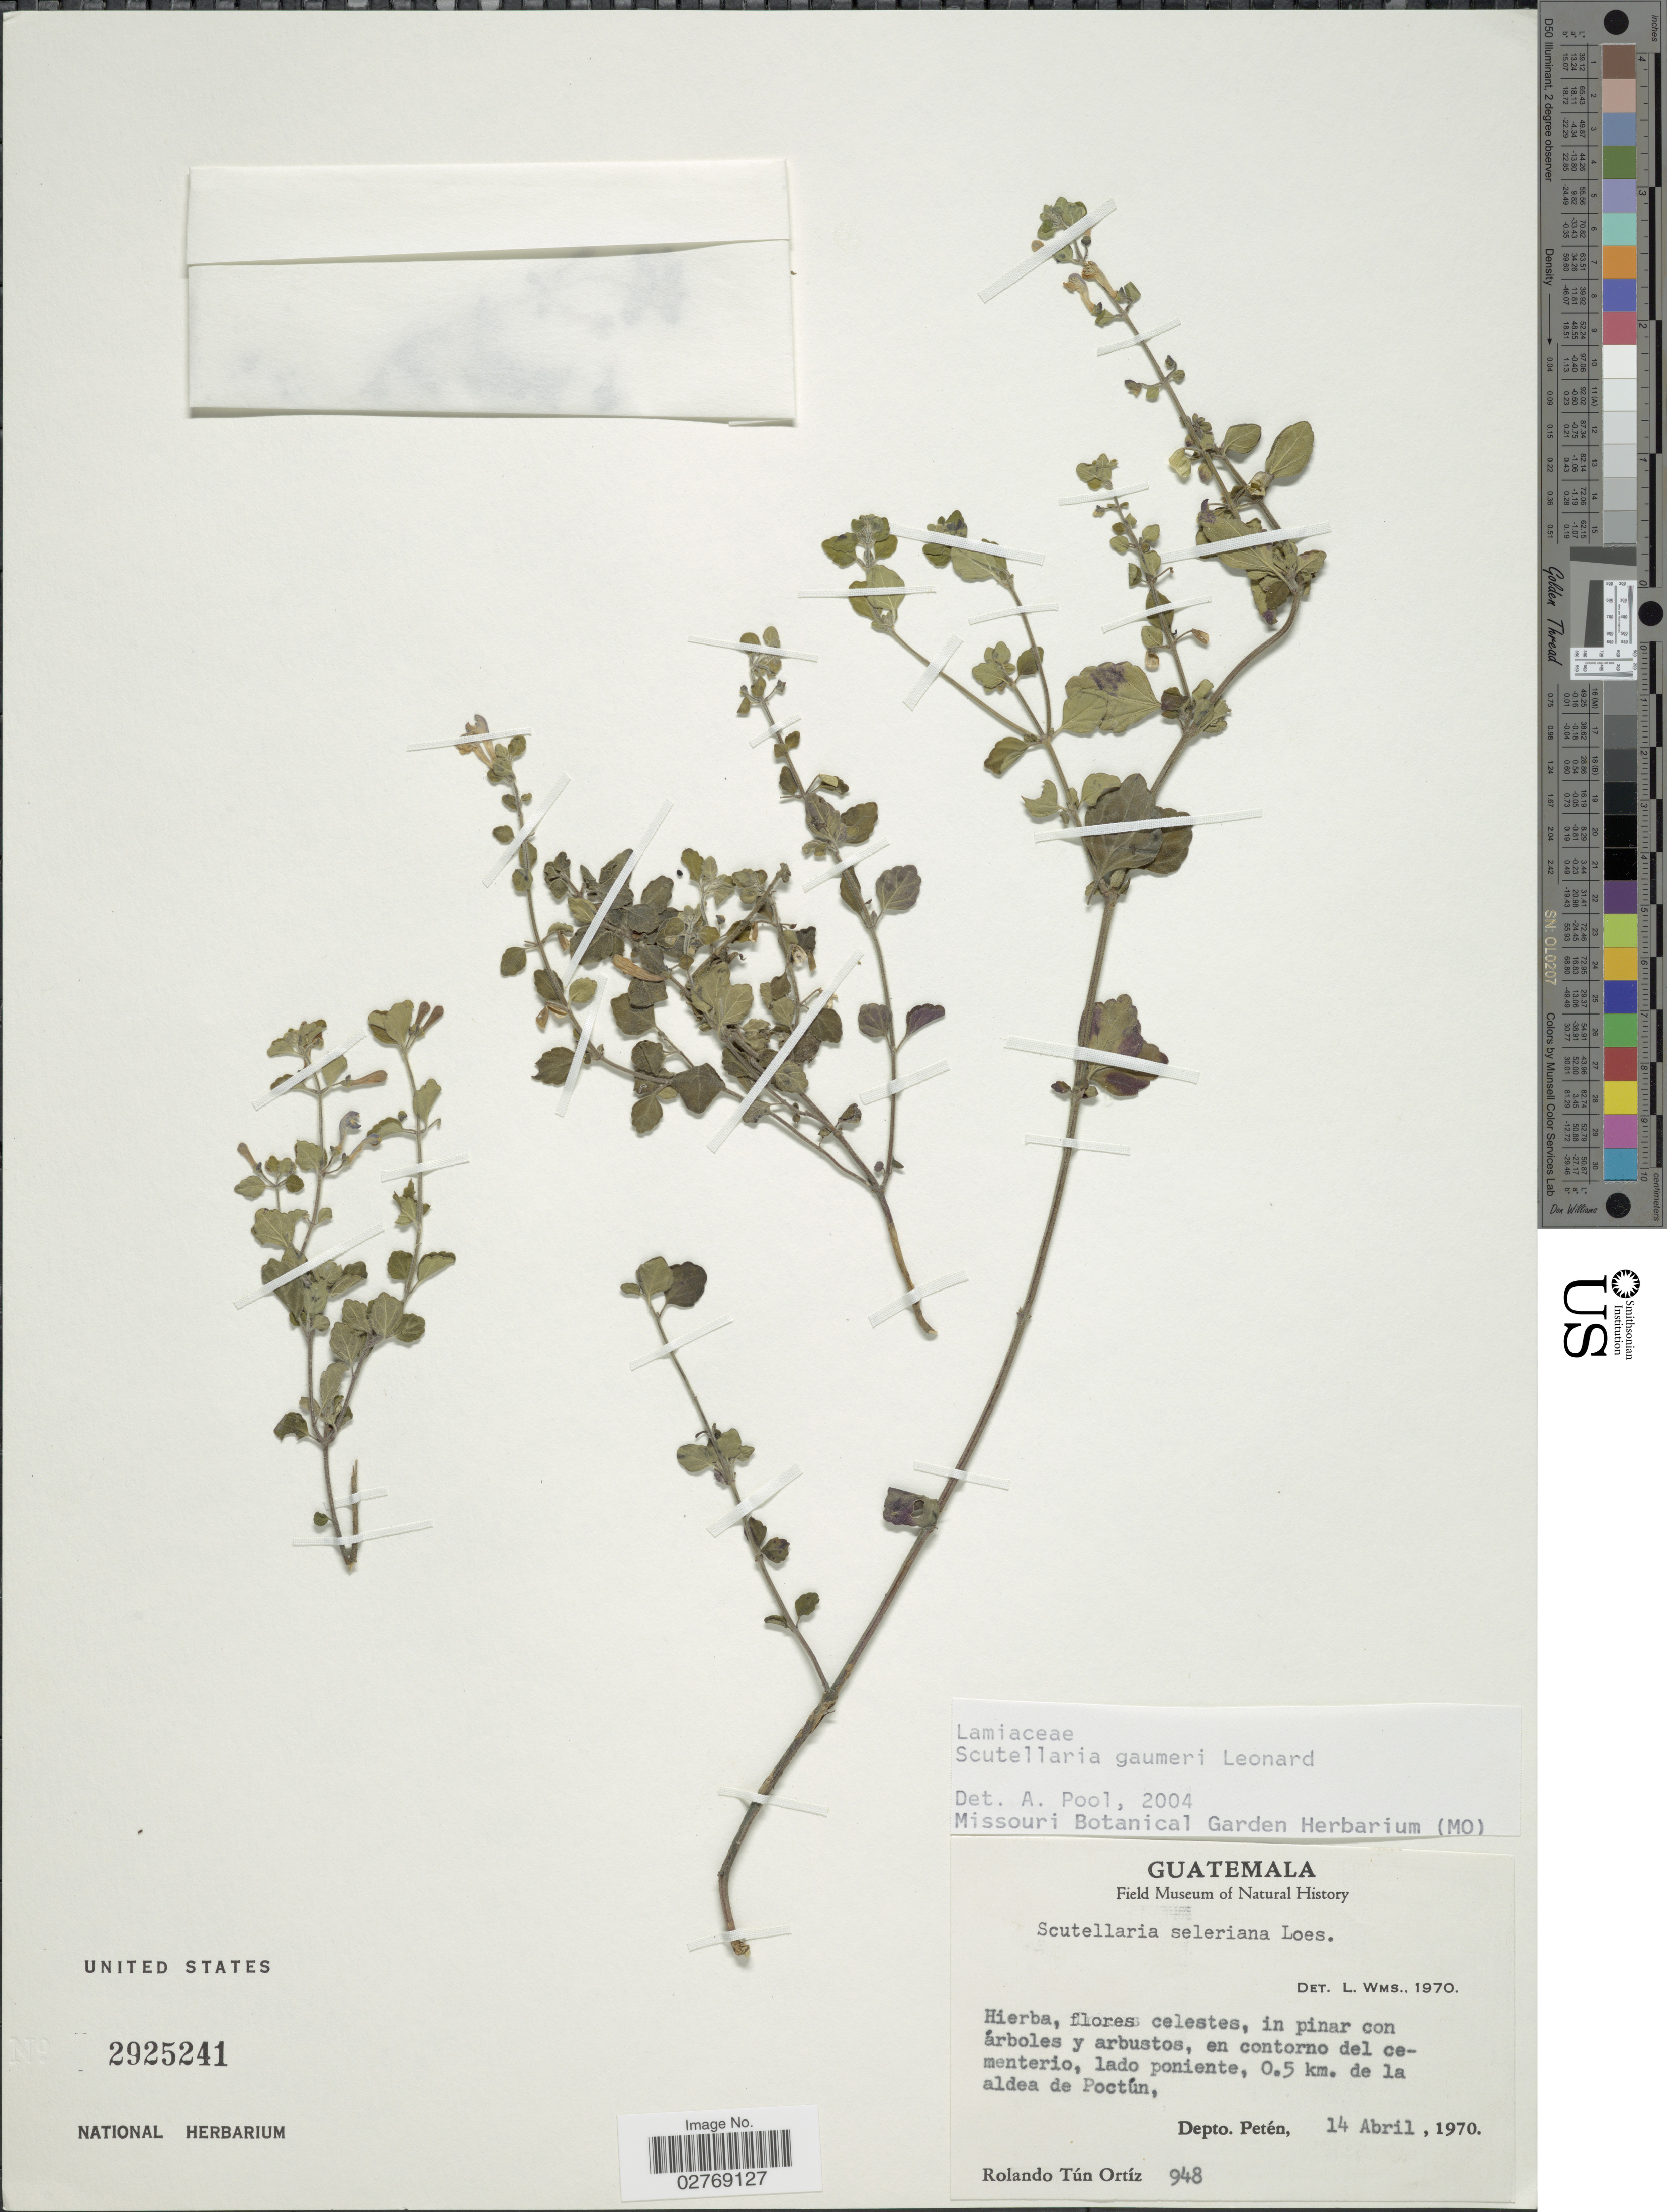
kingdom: Plantae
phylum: Tracheophyta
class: Magnoliopsida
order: Lamiales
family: Lamiaceae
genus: Scutellaria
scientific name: Scutellaria gaumeri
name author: Leonard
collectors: R. T. Ortíz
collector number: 948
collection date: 1970-04-14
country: Guatemala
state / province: El Petén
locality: En contorno del cementerio, lado poniente, 0.5 km. de la aldea de Poctún, Depto. Petén.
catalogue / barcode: US 2925241